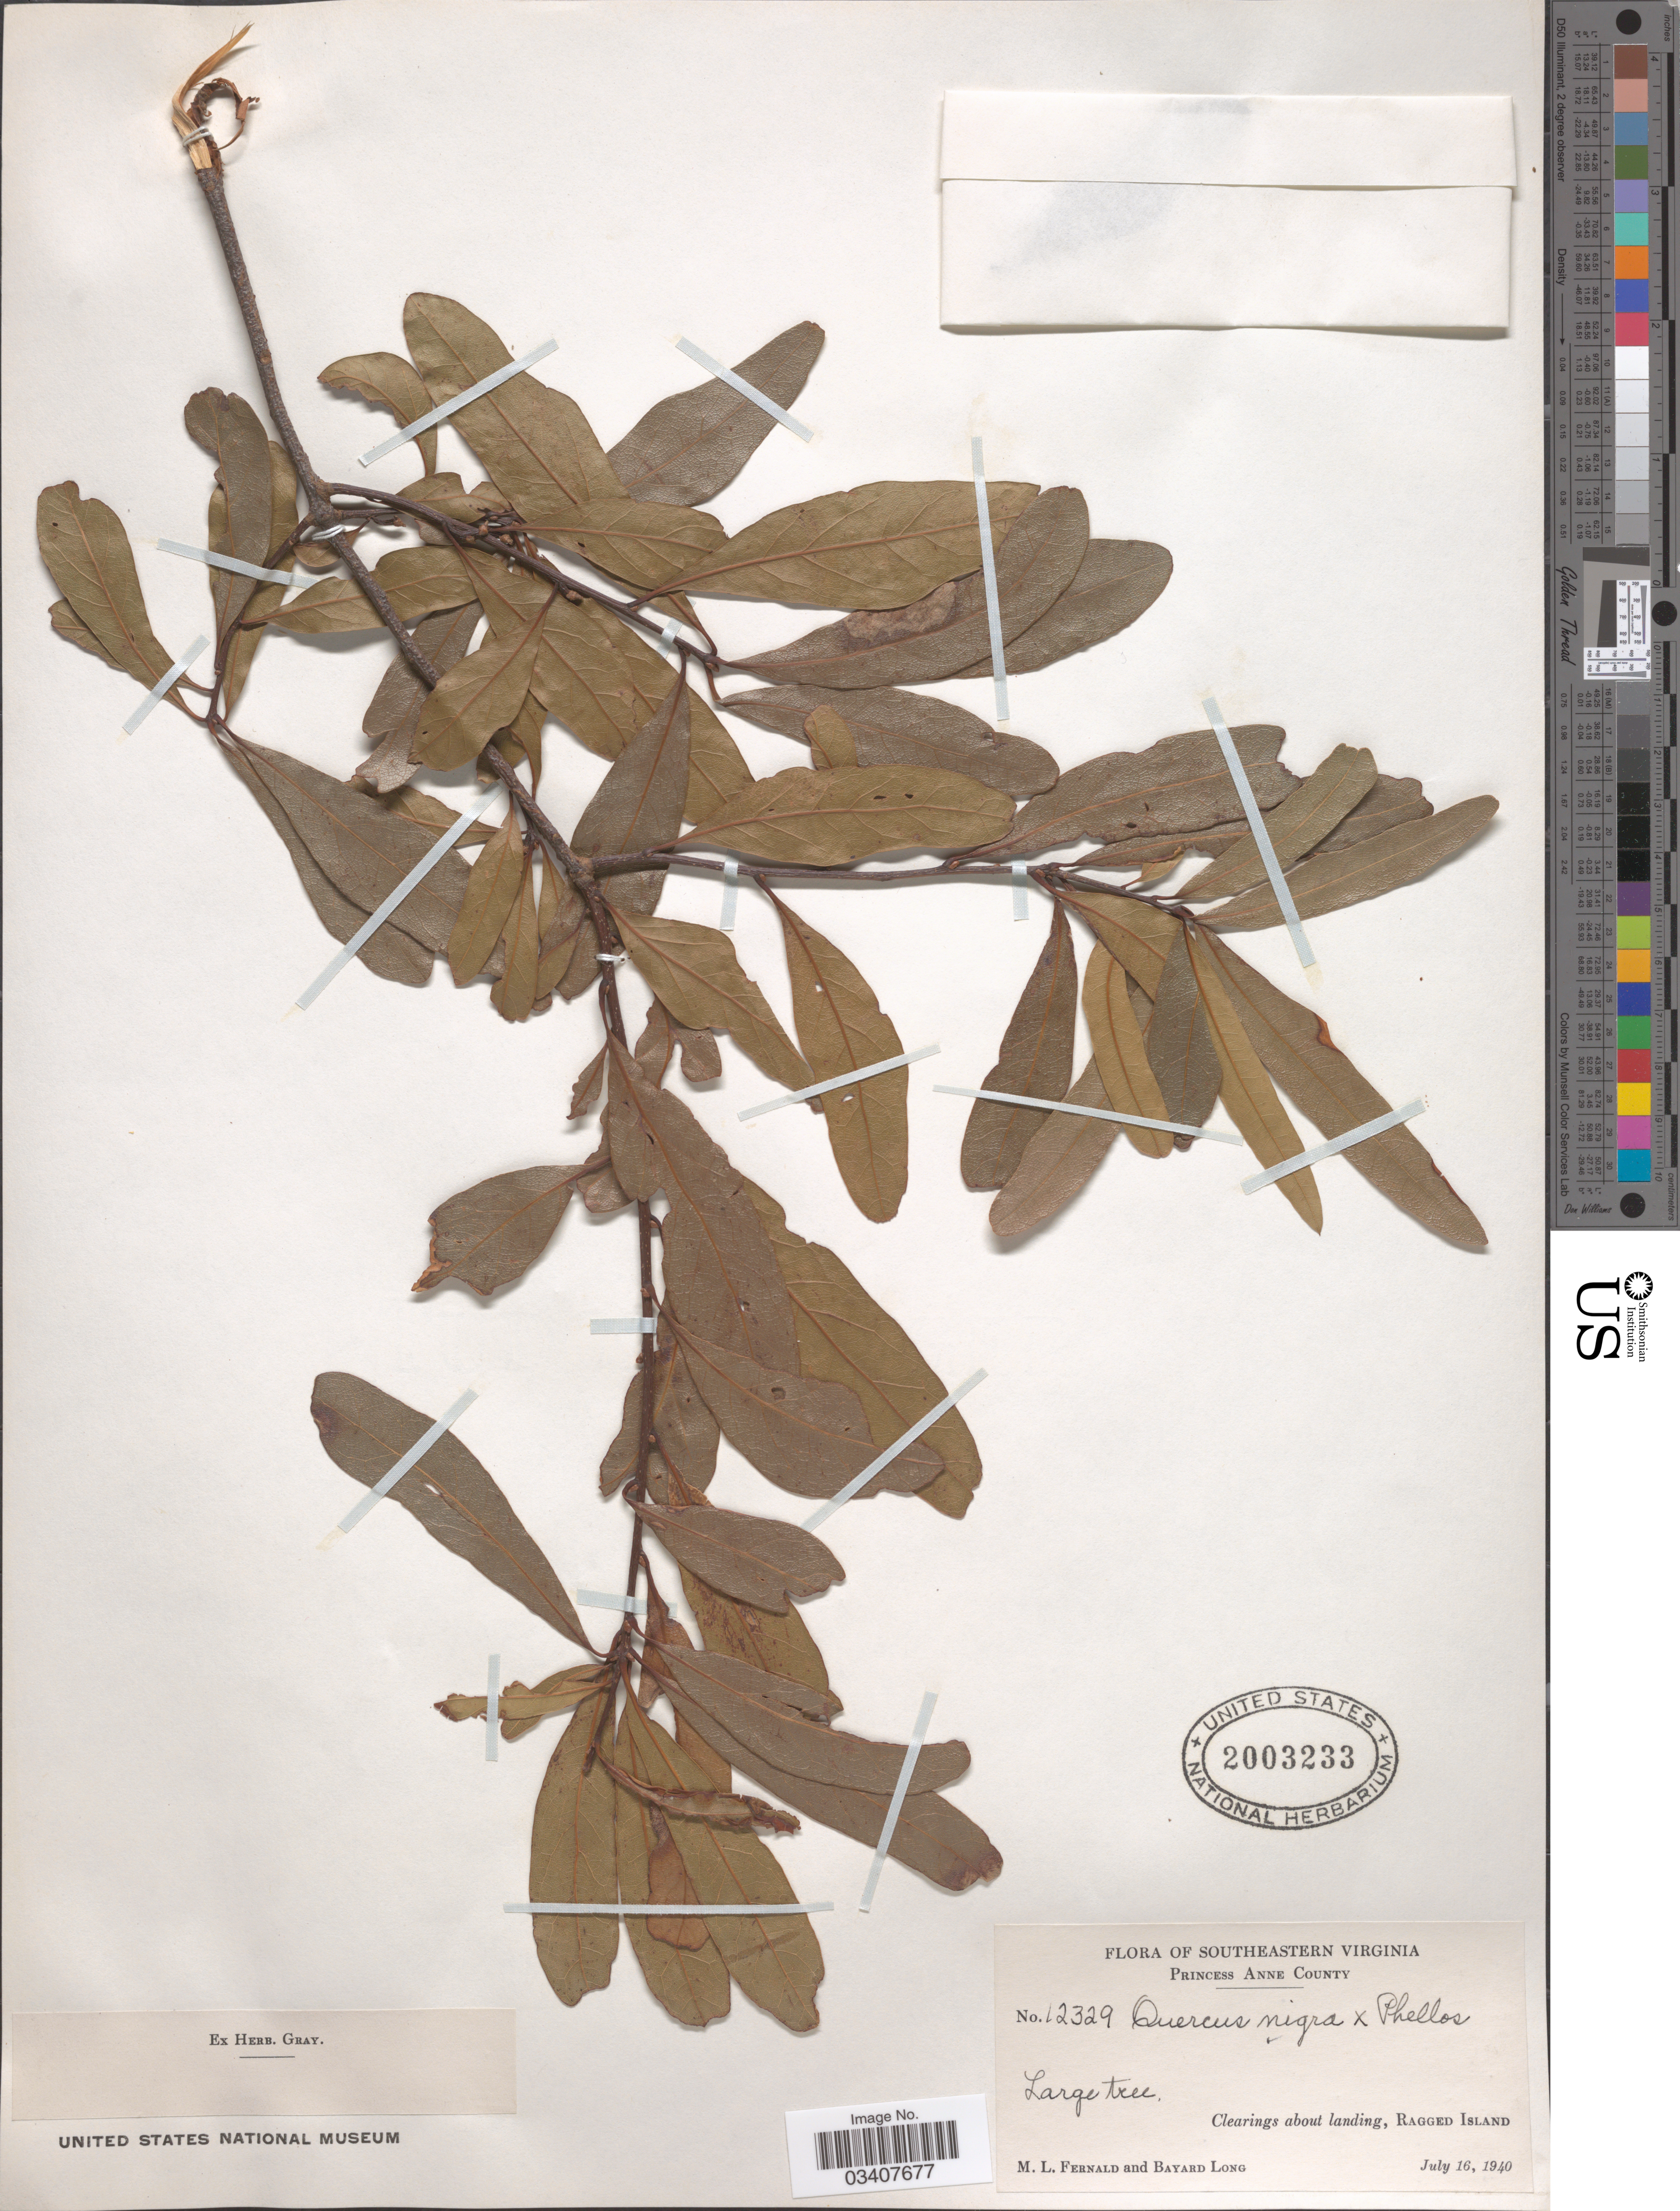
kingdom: Plantae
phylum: Tracheophyta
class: Magnoliopsida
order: Fagales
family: Fagaceae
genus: Quercus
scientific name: Quercus nigra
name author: L.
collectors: M. L. Fernald & B. Long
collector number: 12329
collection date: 1940-07-16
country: United States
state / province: Virginia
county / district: City of Virginia Beach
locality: Southeastern Virginia. Princess Anne County. Clearings about landing, Ragged Island.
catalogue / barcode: US 2003233